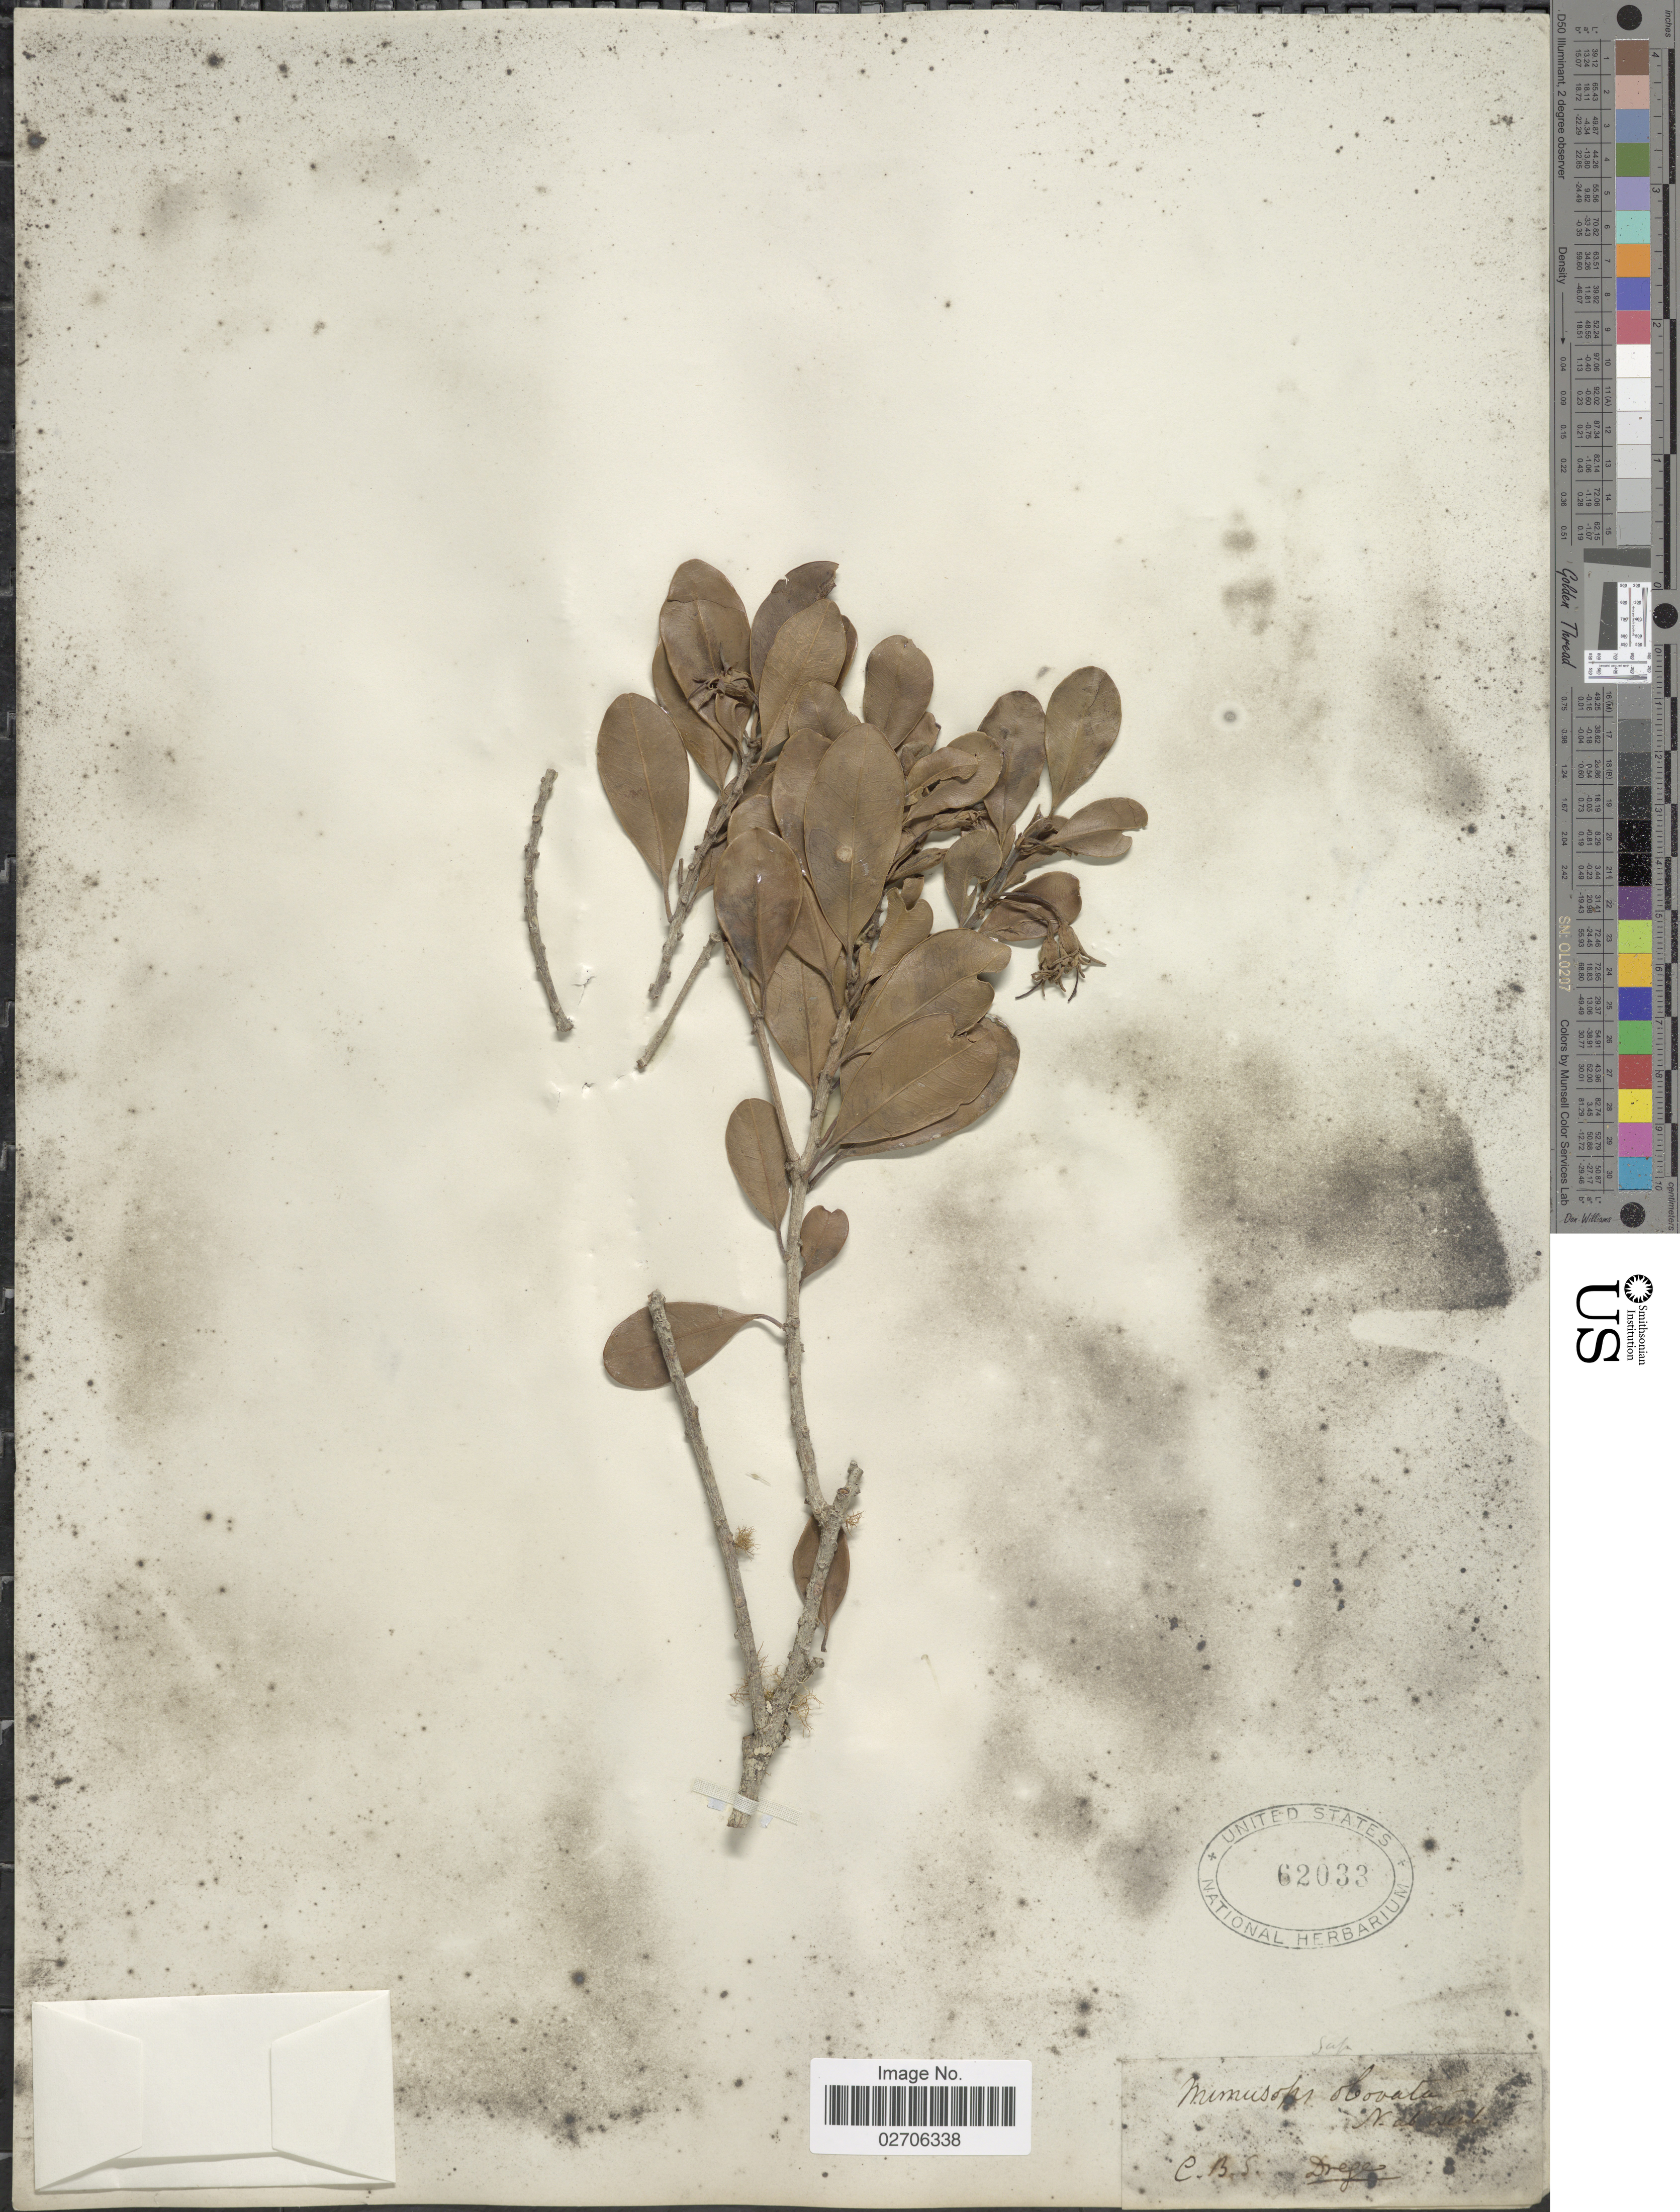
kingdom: Plantae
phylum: Tracheophyta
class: Magnoliopsida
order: Ericales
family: Sapotaceae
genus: Mimusops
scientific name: Mimusops obovata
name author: Sond.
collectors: C. B. S.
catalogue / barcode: US 62033